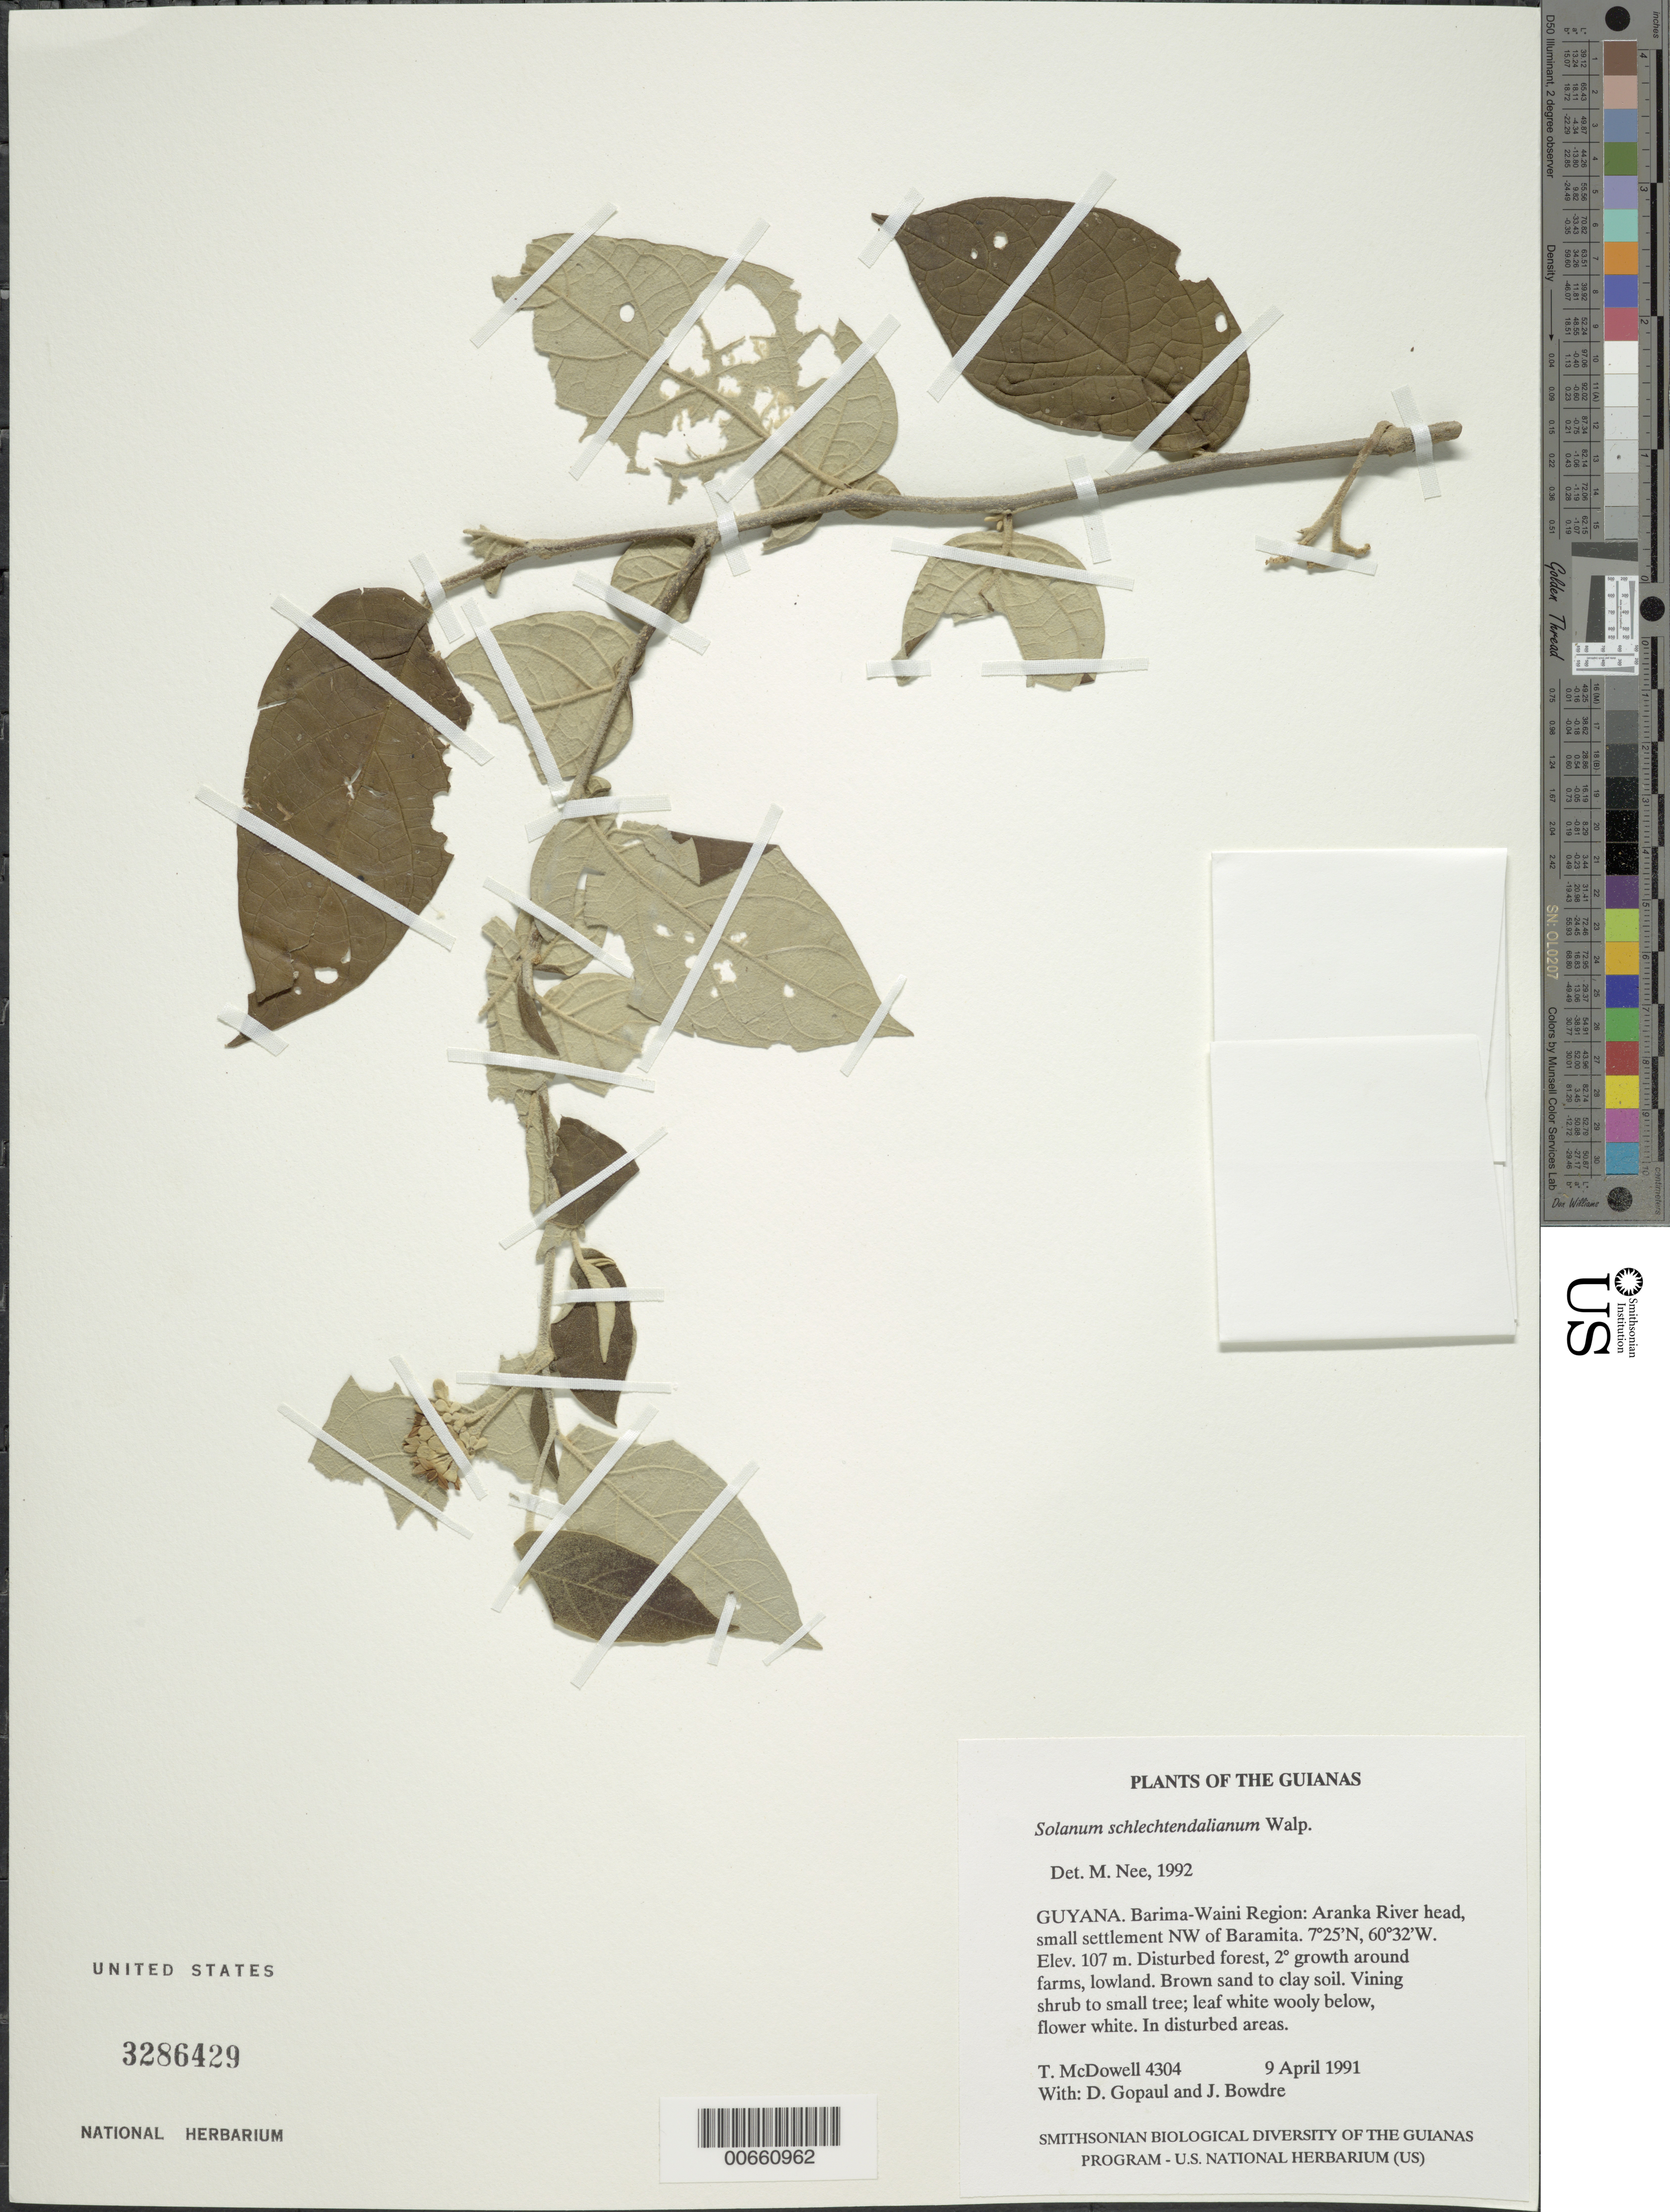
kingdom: Plantae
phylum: Tracheophyta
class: Magnoliopsida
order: Solanales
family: Solanaceae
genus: Solanum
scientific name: Solanum schlechtendalianum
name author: Walp.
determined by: Nee, Michael H.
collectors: T. McDowell, D. Gopaul & J. Bowdre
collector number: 4304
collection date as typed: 4 Apr 1991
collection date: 1991-04-04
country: Guyana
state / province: Barima-Waini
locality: Aranka River head, small settlement NW of Baramita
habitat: Disturbed forest, secondary growth around farms, lowland. Brown sand to clay soil. In disturbed areas.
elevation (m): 107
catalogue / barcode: US 3286429